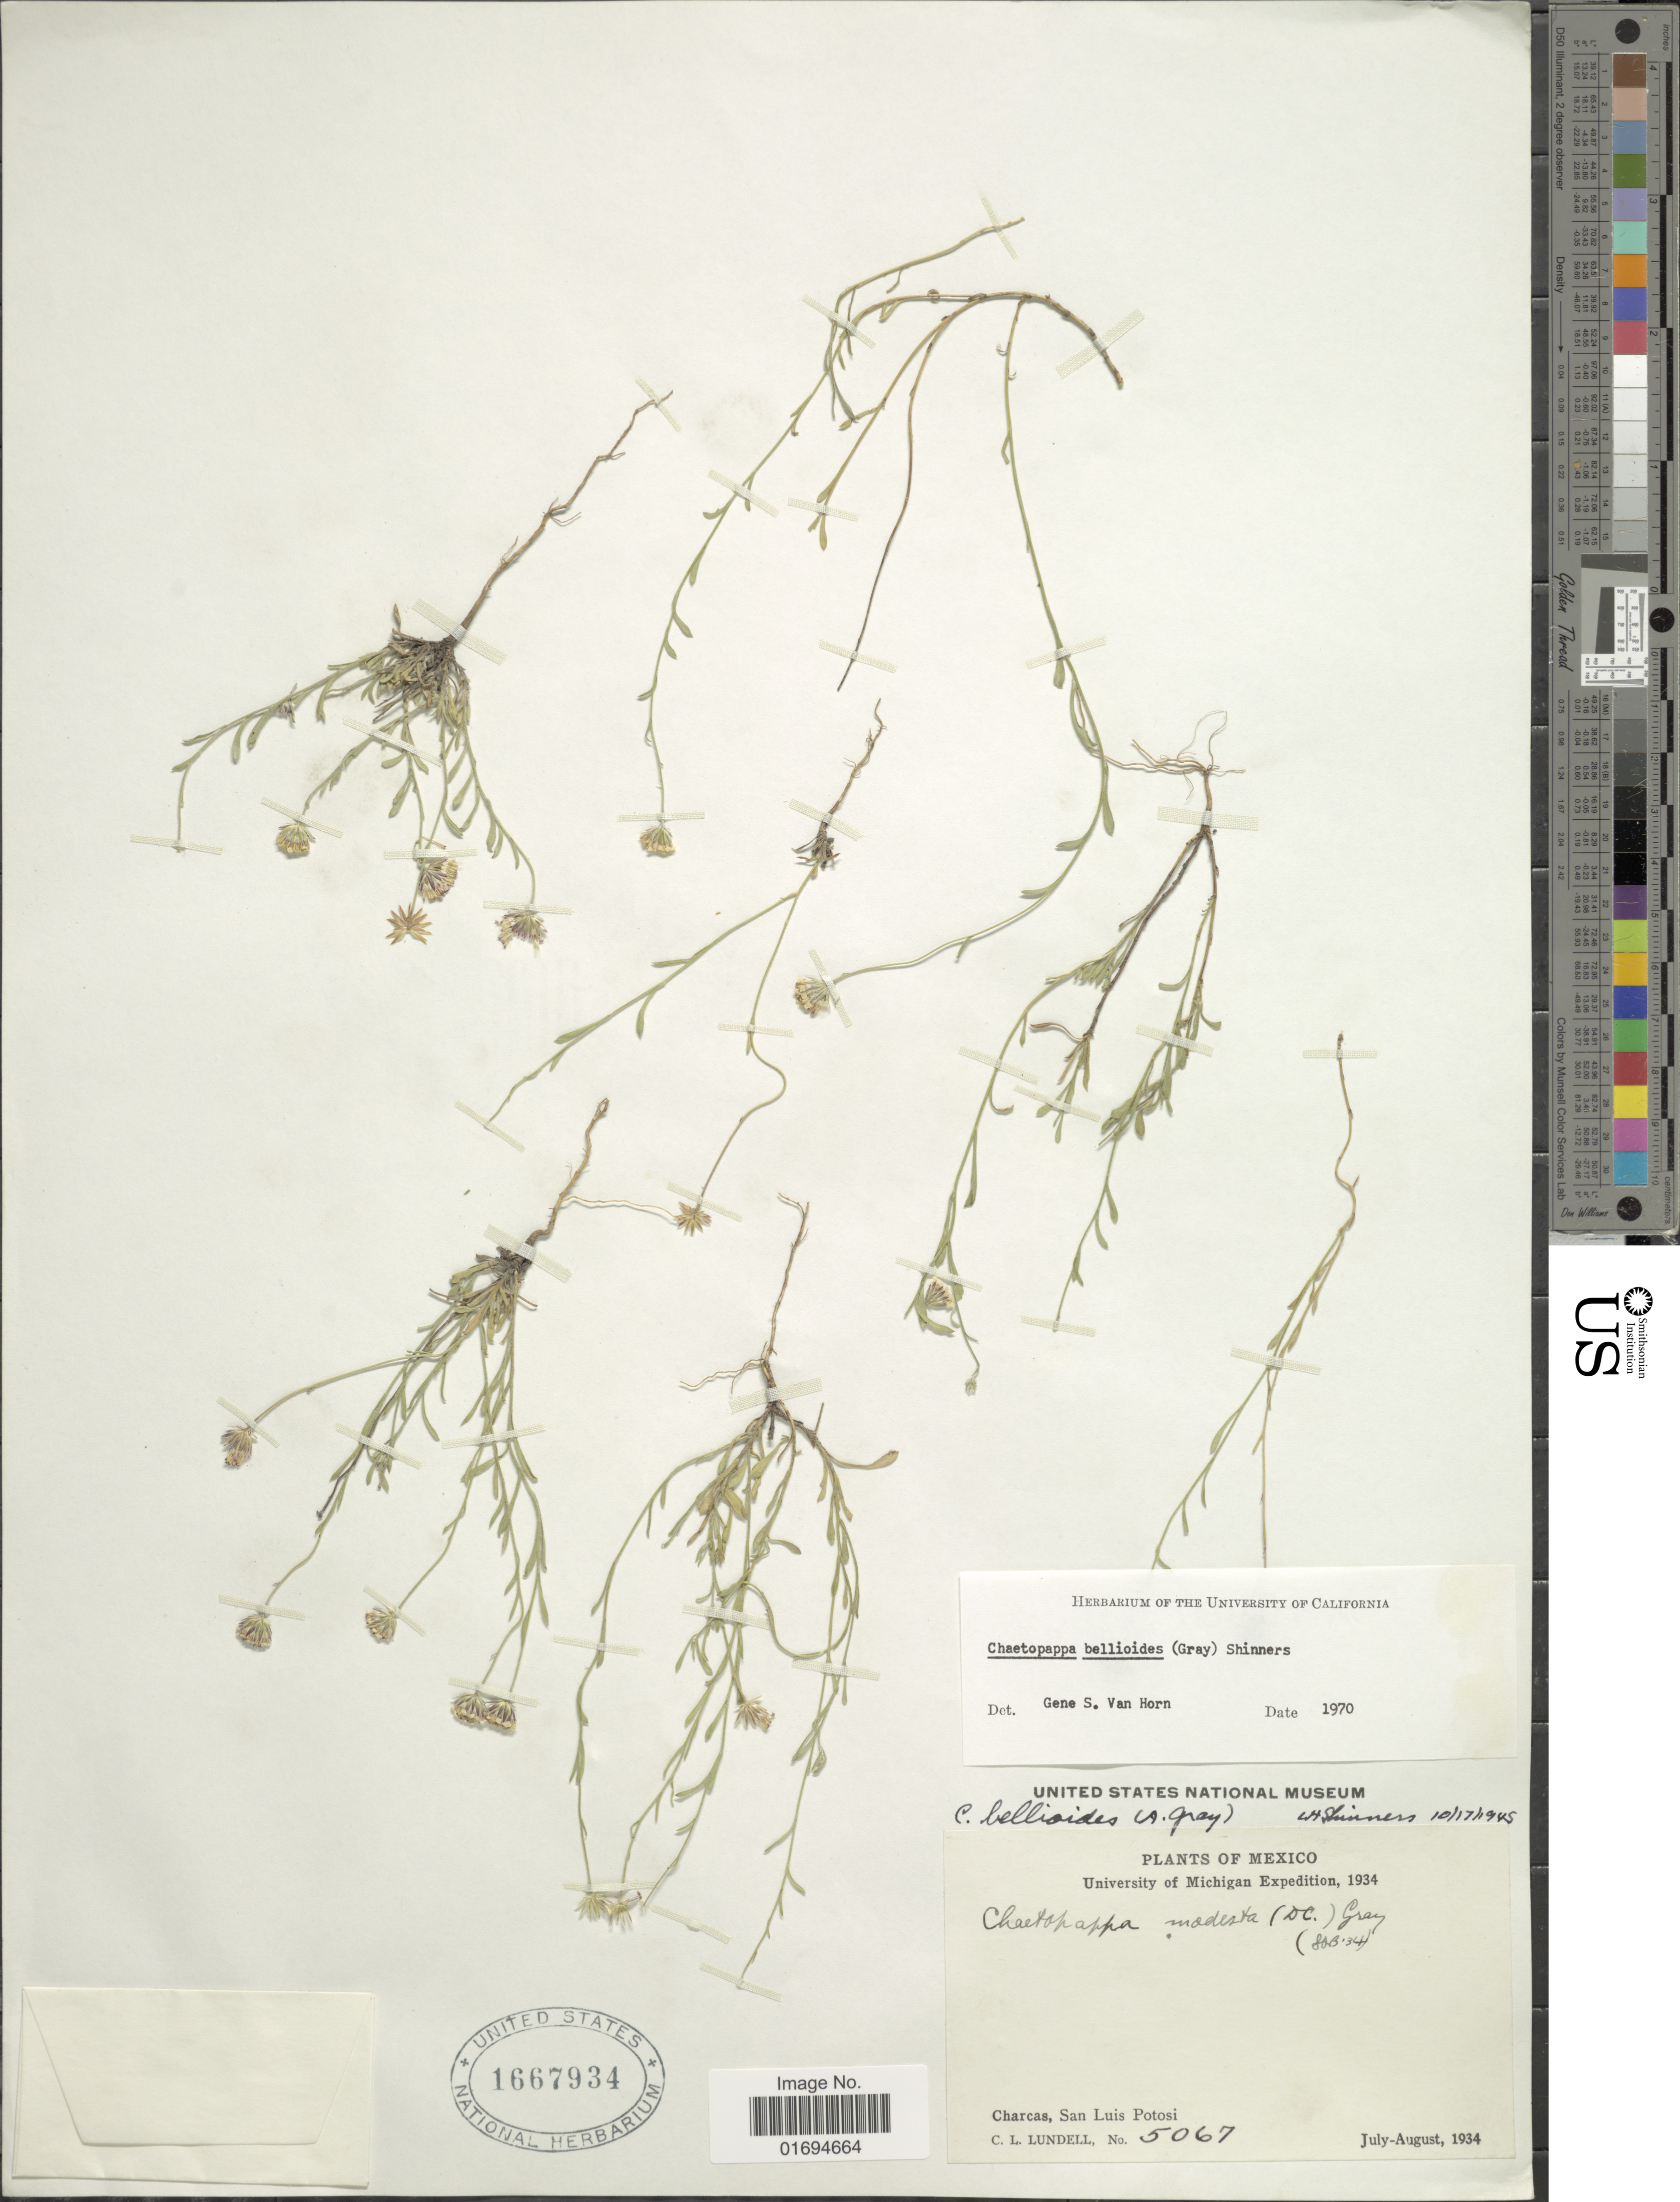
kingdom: Plantae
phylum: Tracheophyta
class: Magnoliopsida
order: Asterales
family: Asteraceae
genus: Chaetopappa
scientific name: Chaetopappa bellioides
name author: (A. Gray) Shinners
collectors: C. L. Lundell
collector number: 5067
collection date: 1934-07/1934-08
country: Mexico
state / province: San Luis Potosí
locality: Charcas, San Luis Potosi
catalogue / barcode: US 1667934